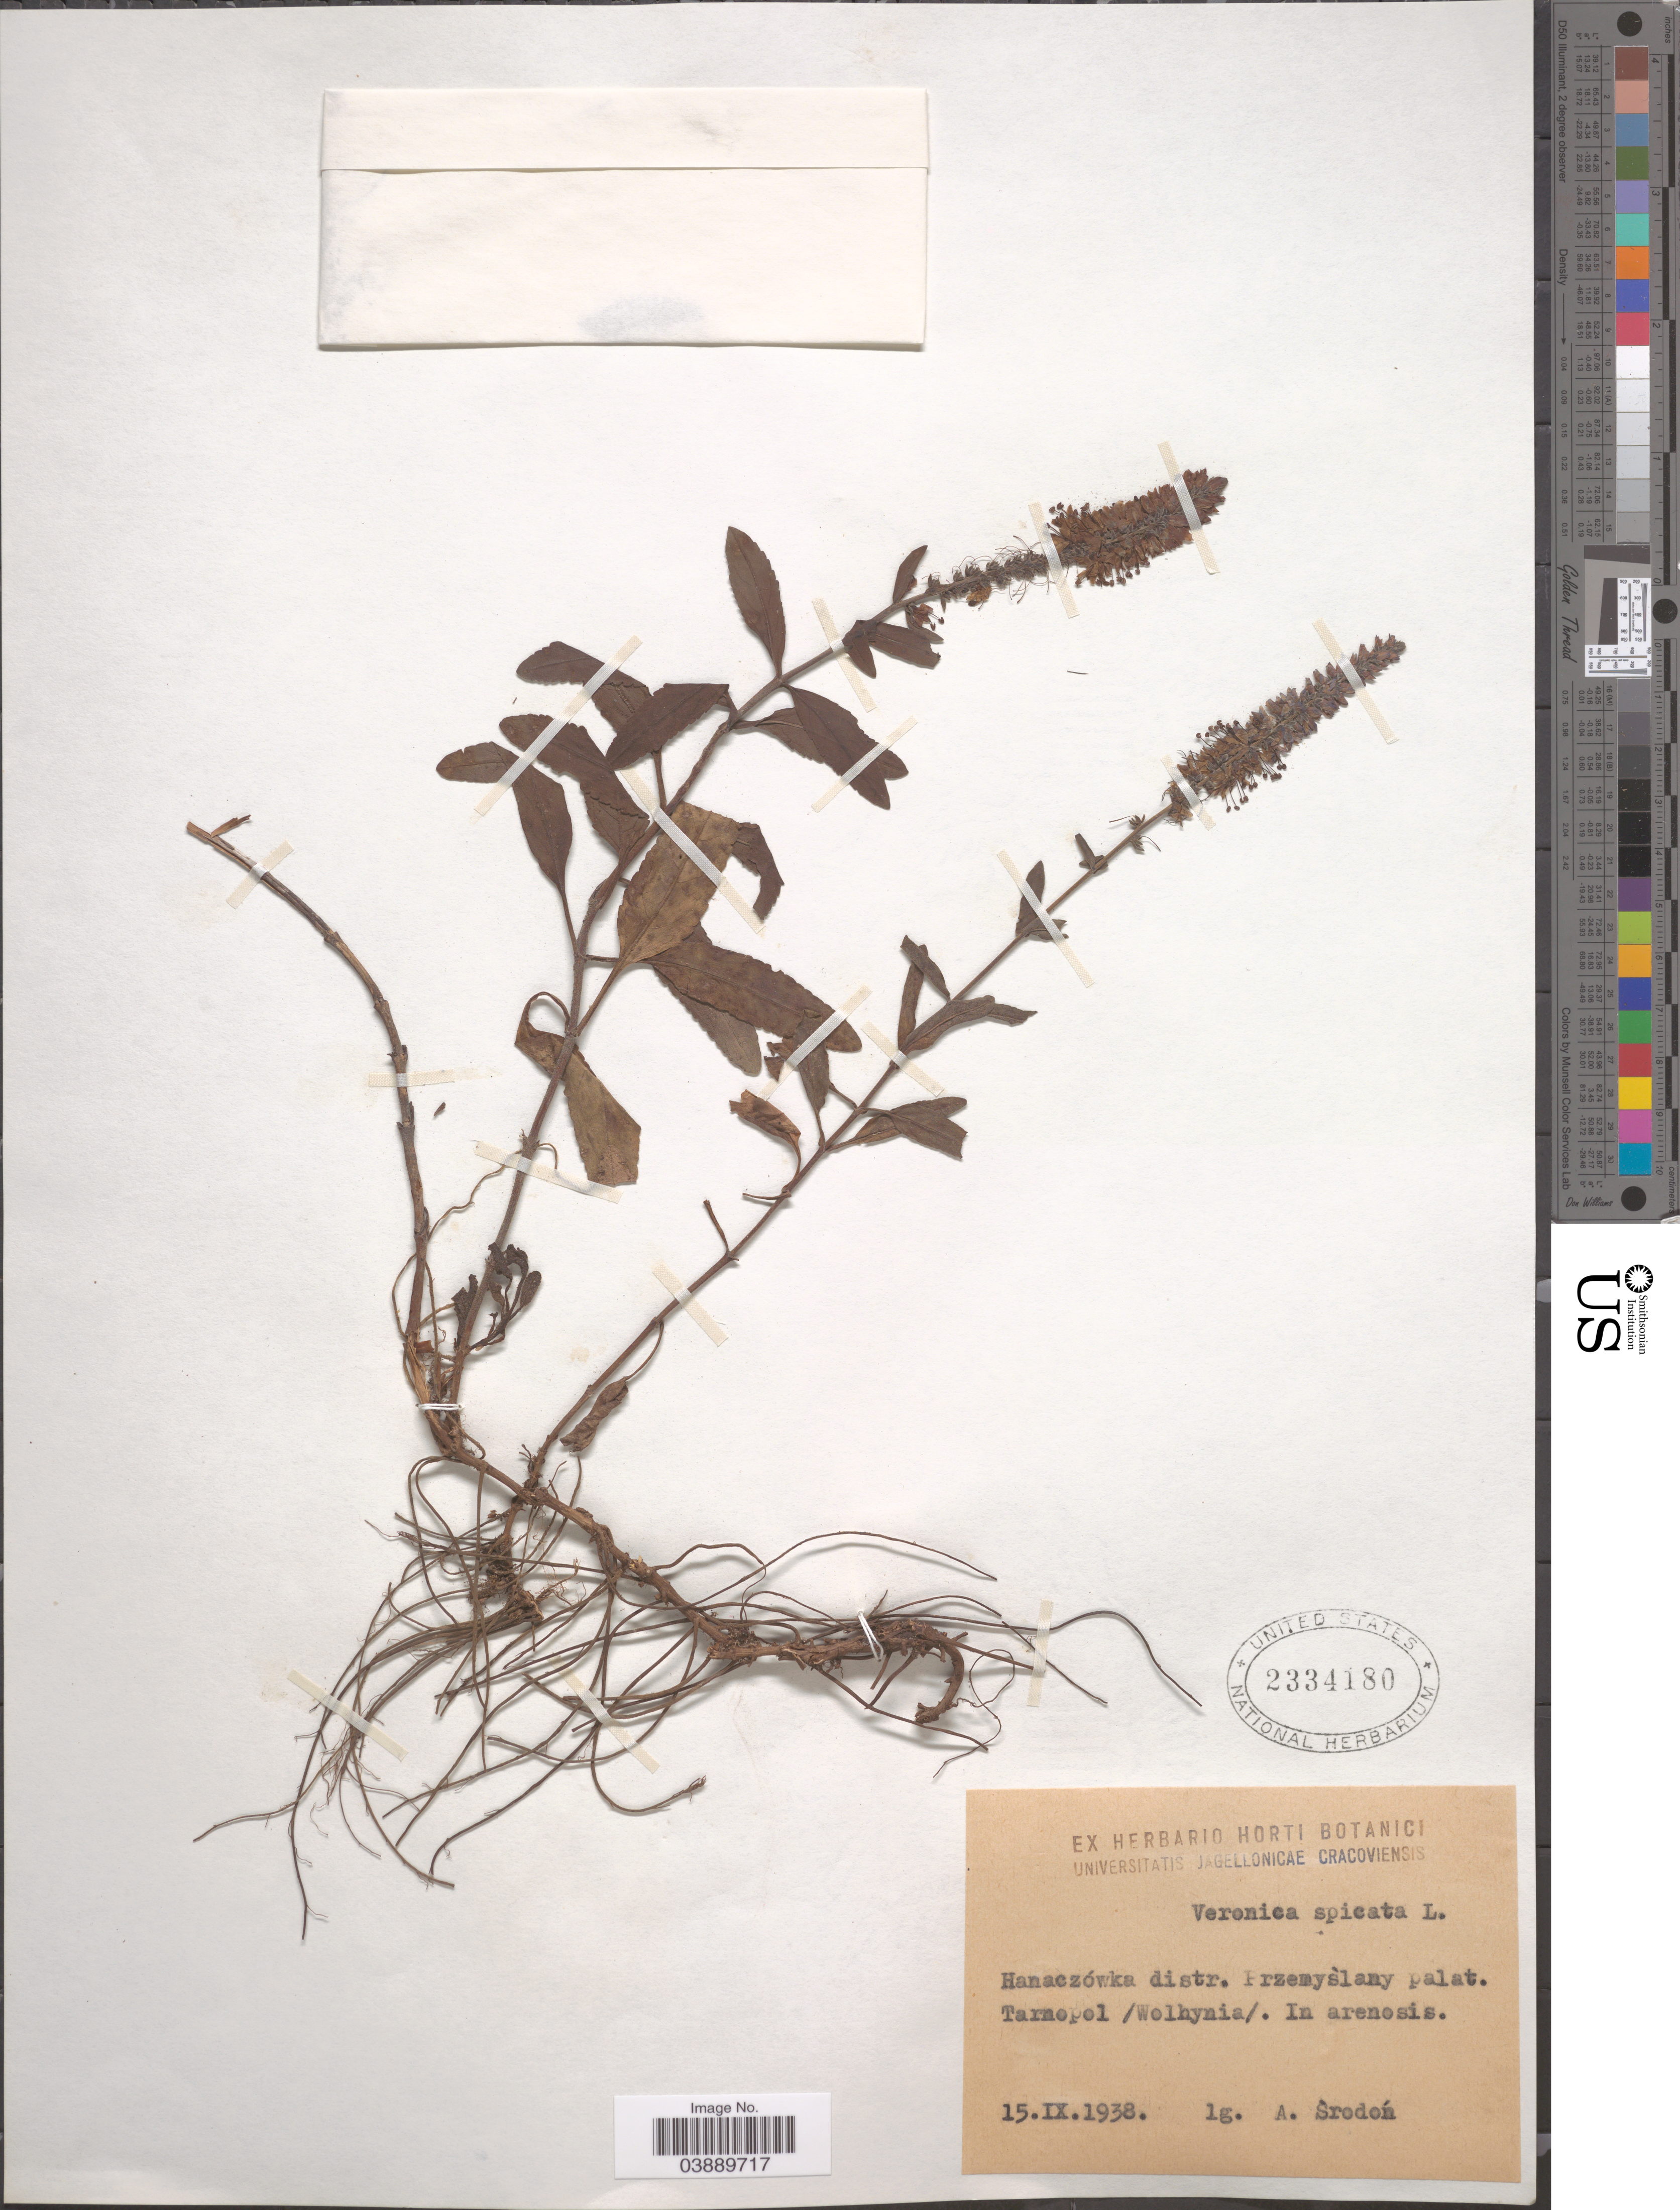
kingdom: Plantae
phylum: Tracheophyta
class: Magnoliopsida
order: Lamiales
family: Plantaginaceae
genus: Veronica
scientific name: Veronica spicata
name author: L.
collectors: A. Srodon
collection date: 1938-09-15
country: Ukraine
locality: Hanaczówka distr. Przemyṡlany palat. Tarnopol/ Wolhynia/. In arenosis.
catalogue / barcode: US 2334180